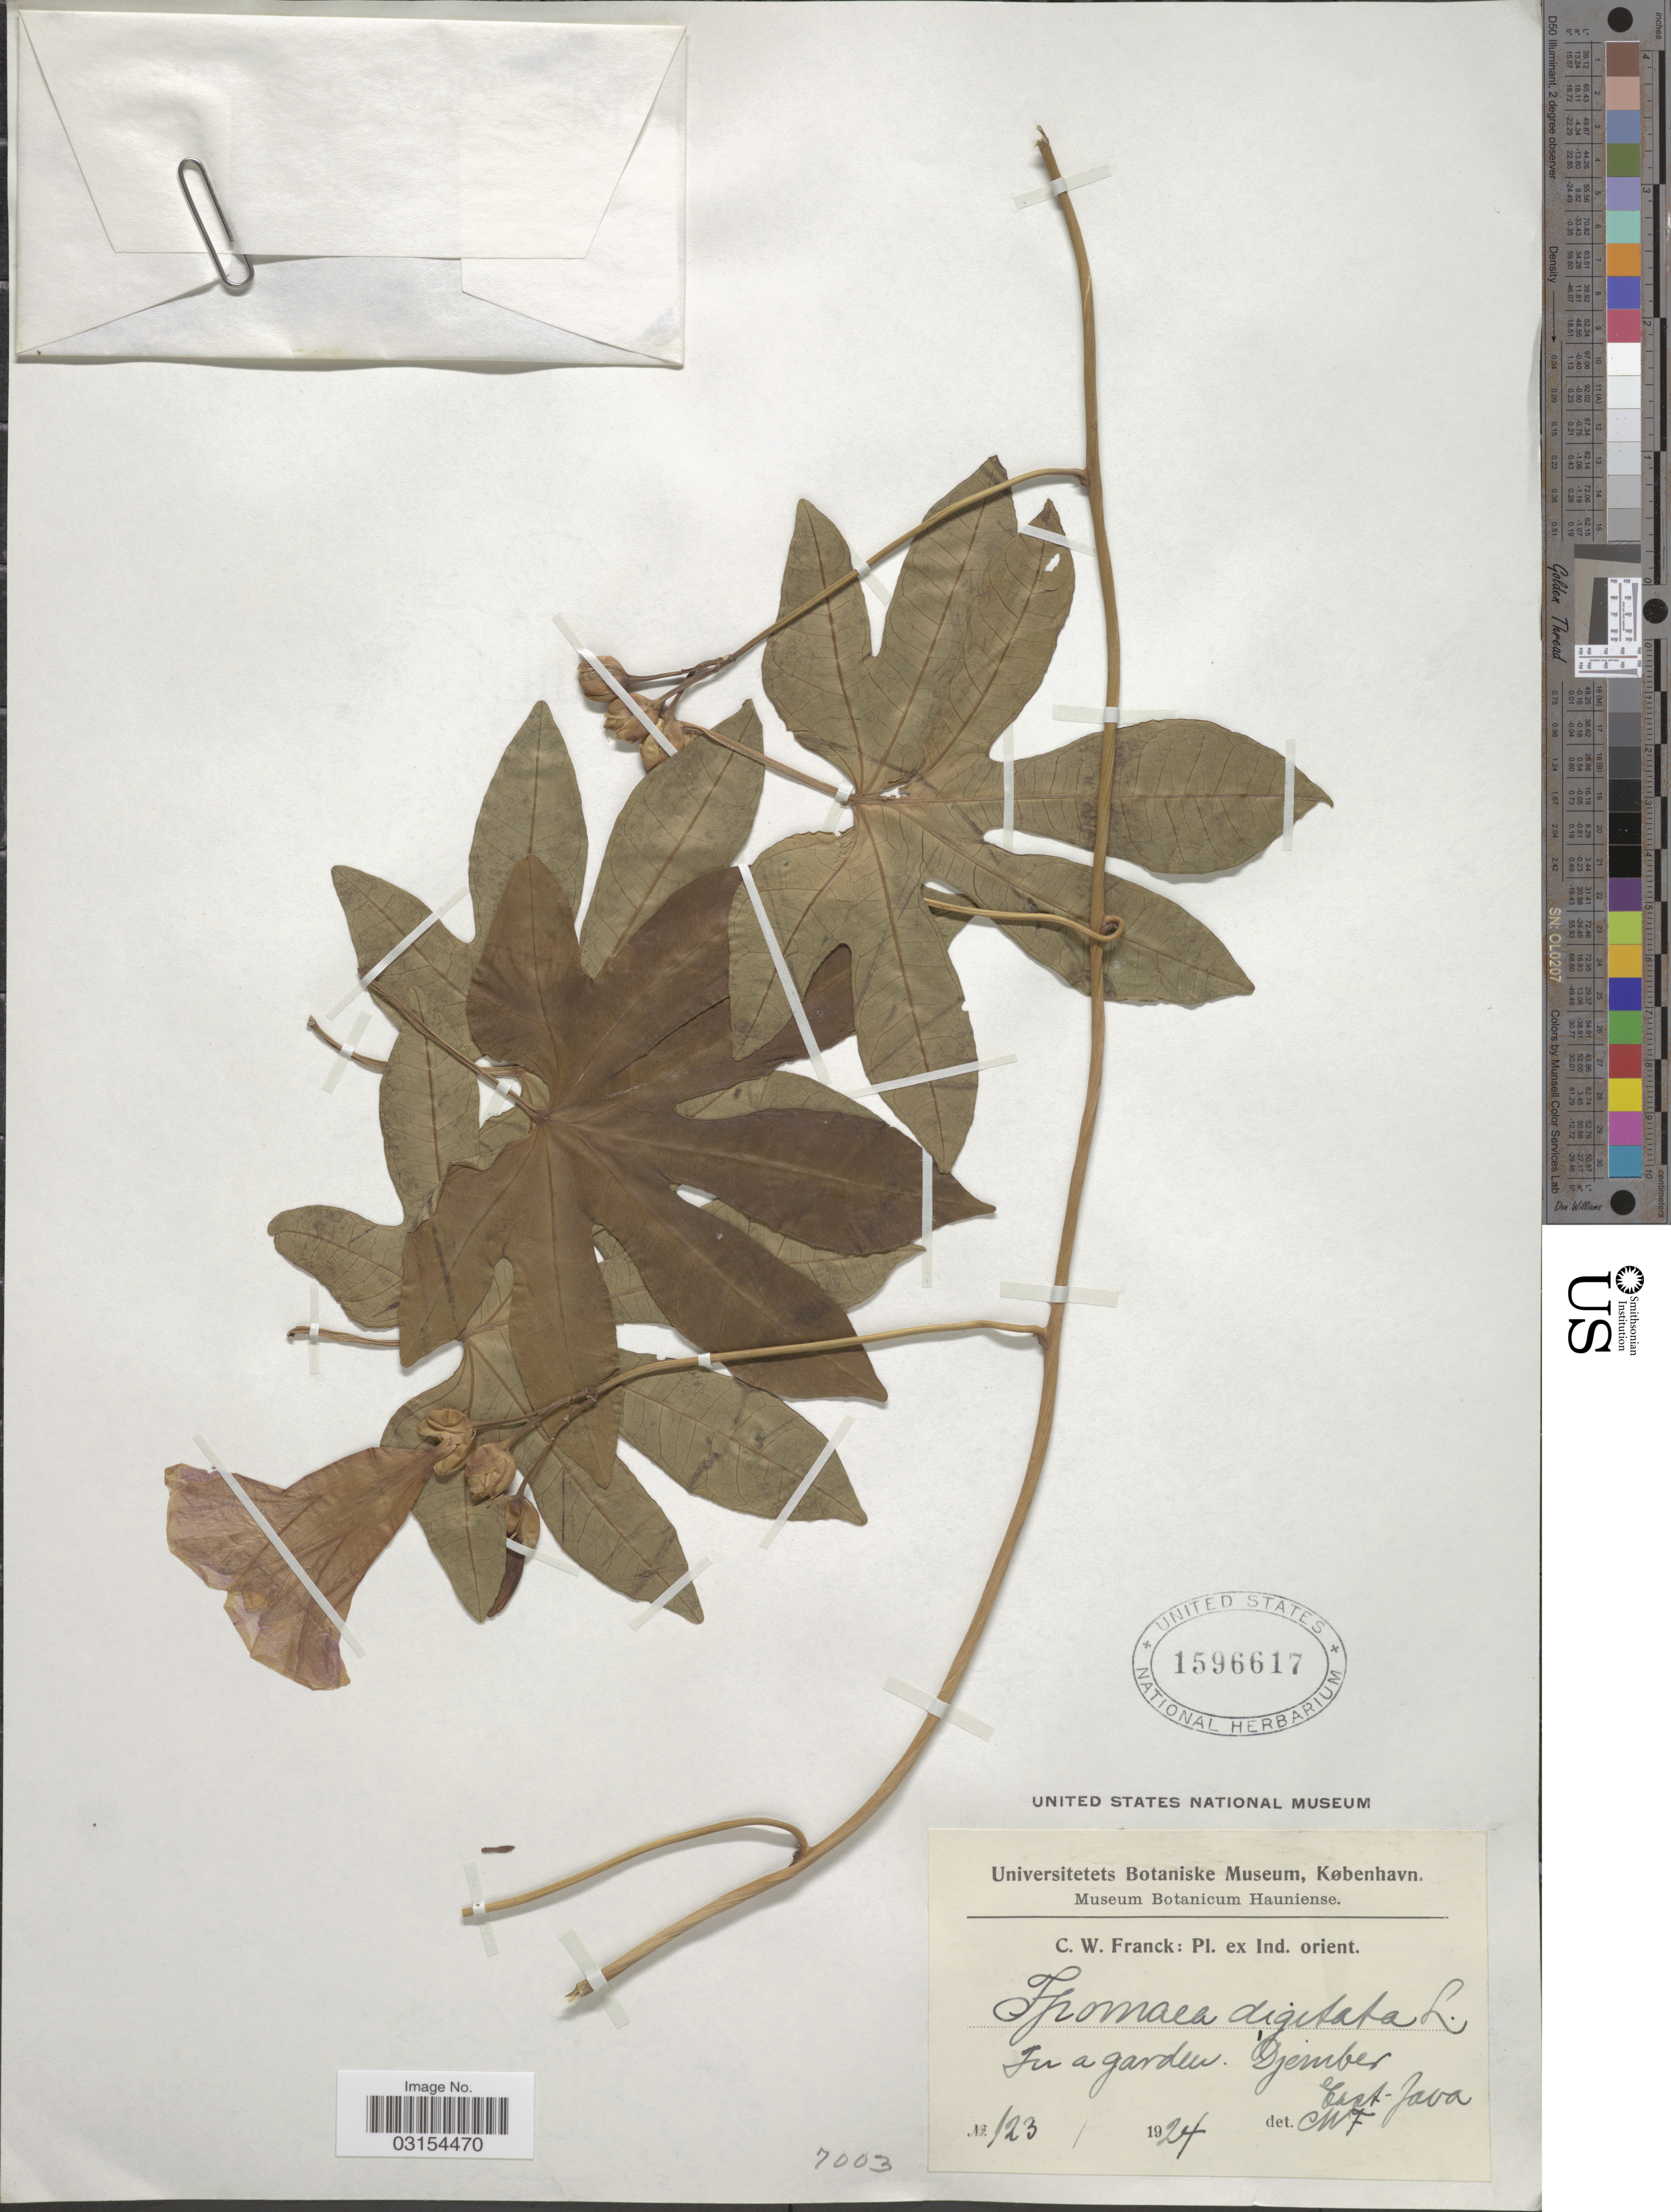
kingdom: Plantae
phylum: Tracheophyta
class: Magnoliopsida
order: Solanales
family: Convolvulaceae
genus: Ipomoea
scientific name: Ipomoea digitata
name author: L.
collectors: C. Franck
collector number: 123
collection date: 1924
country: Indonesia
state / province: Java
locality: In a garden. Djember. East-Java.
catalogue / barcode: US 1596617